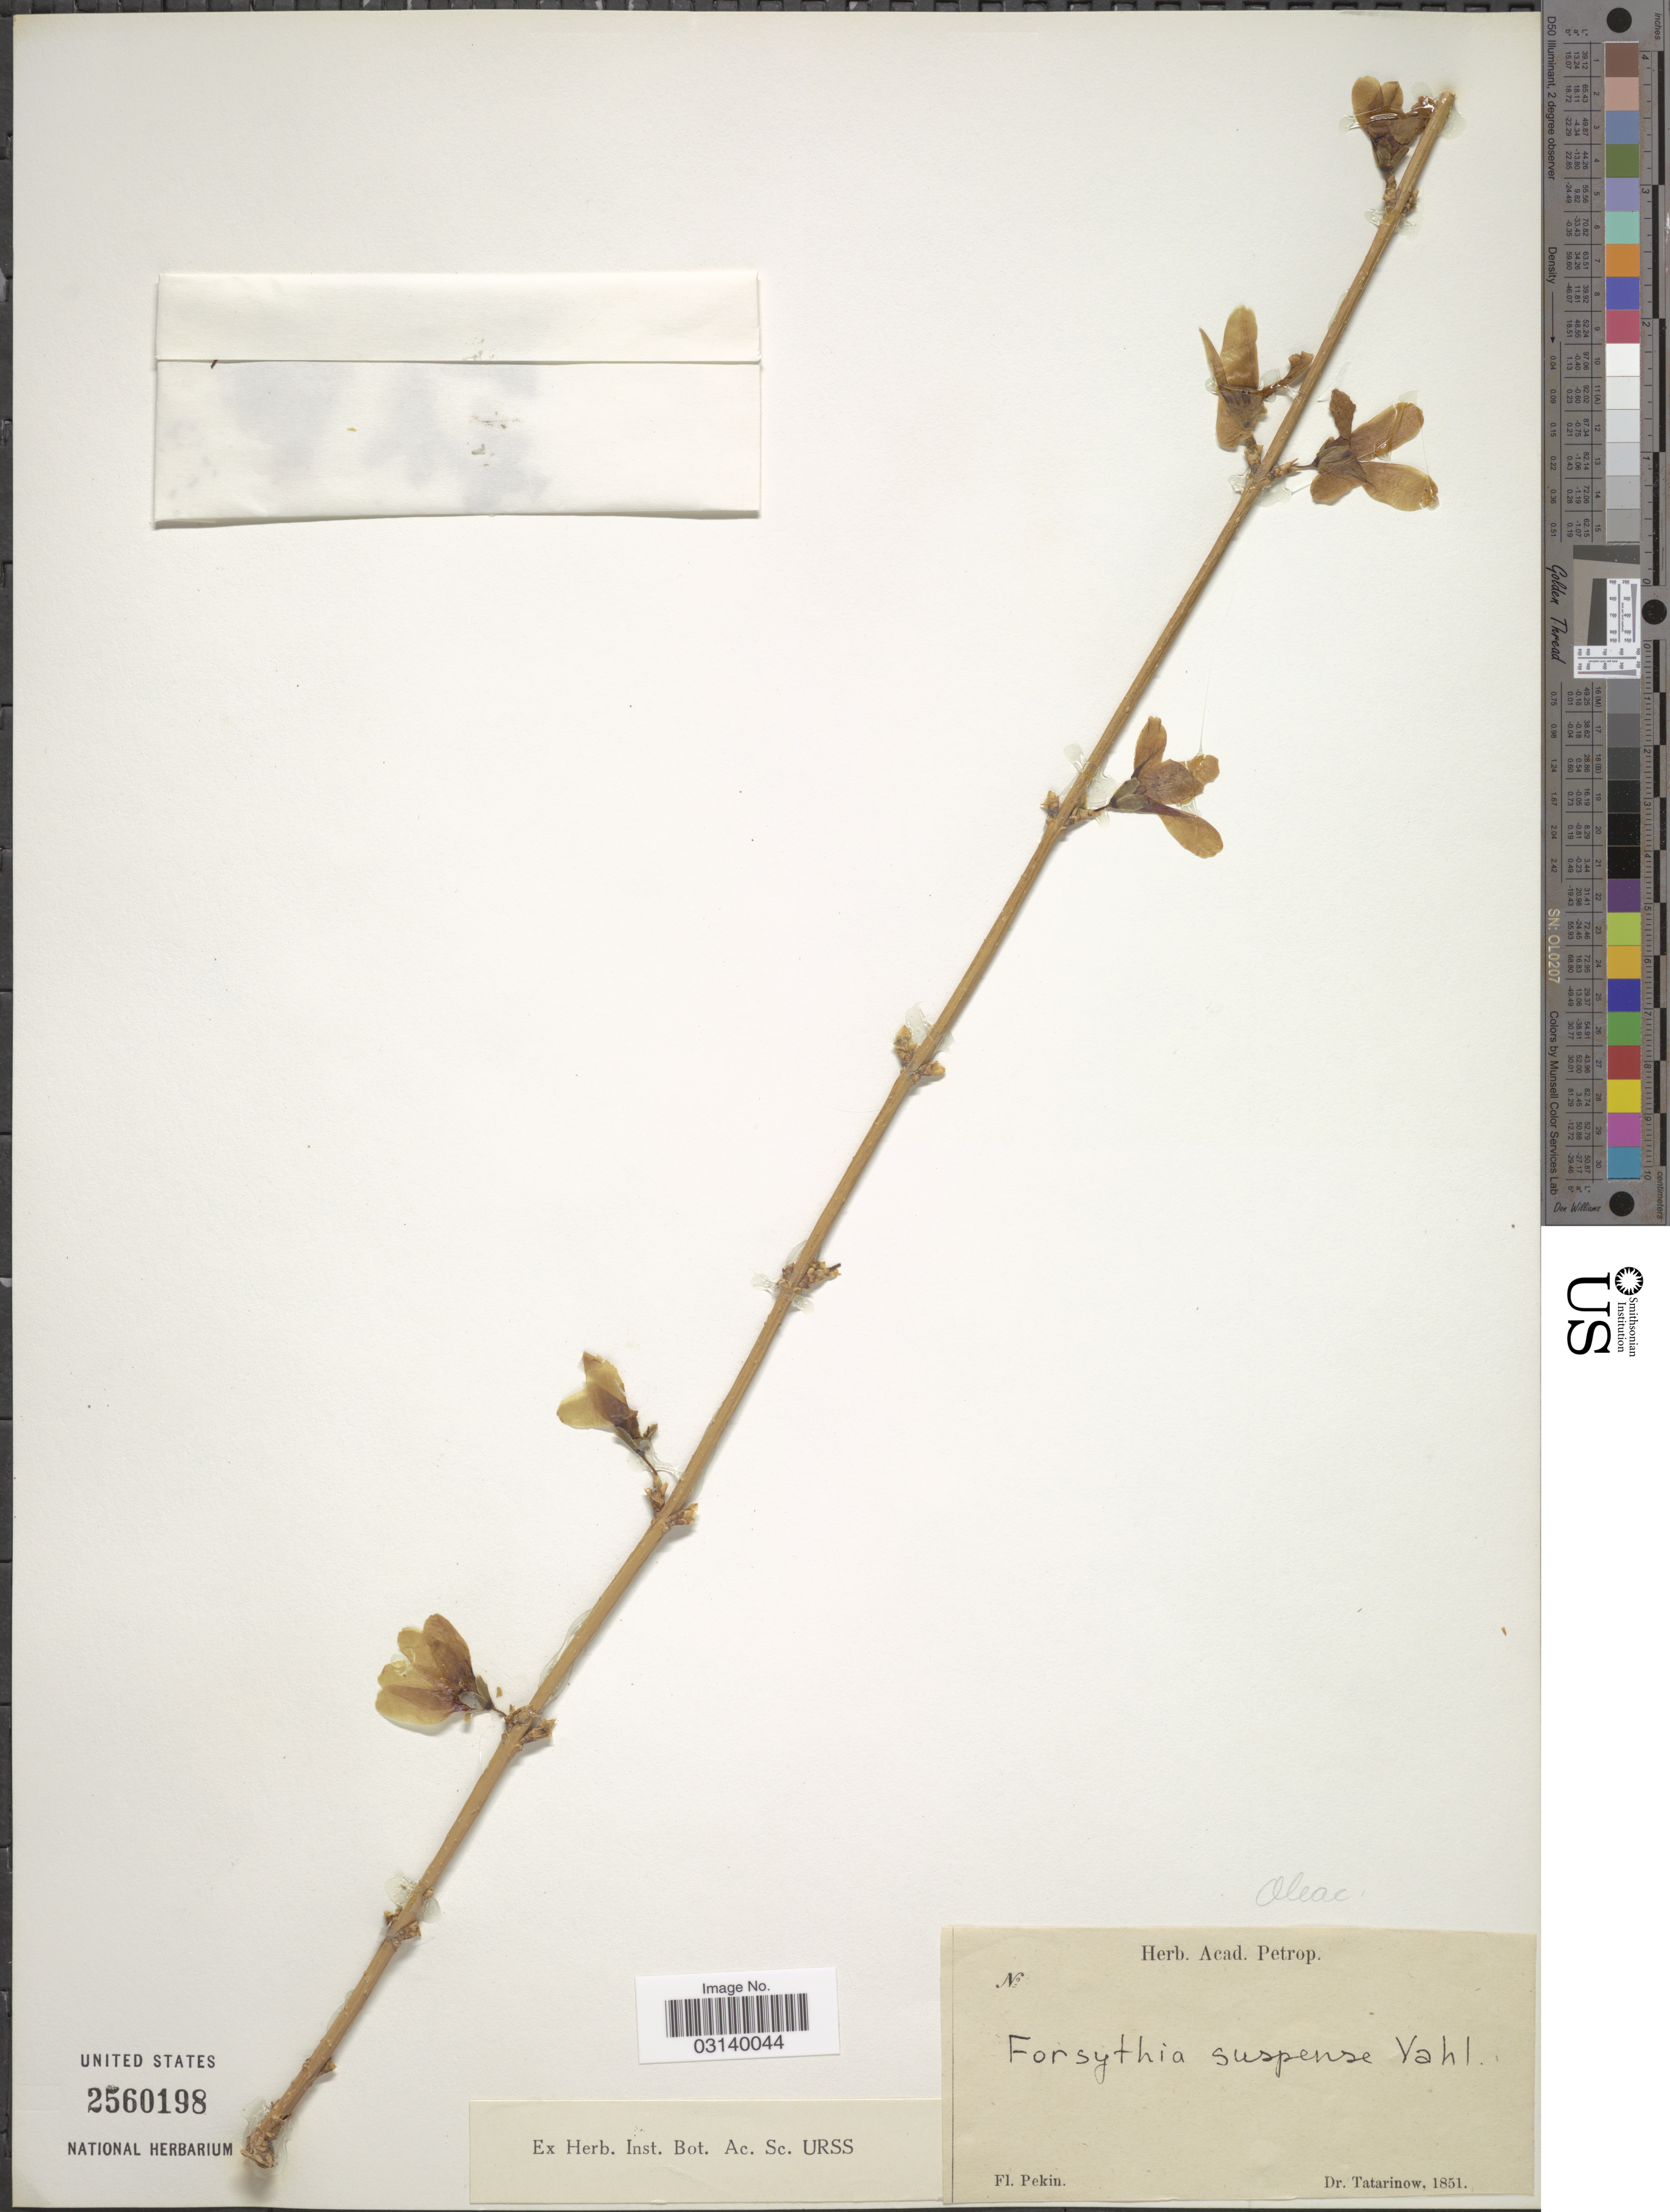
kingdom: Plantae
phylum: Tracheophyta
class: Magnoliopsida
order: Lamiales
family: Oleaceae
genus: Forsythia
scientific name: Forsythia suspensa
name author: (Thunb.) Vahl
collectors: -. Tatarinow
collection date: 1851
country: China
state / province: Beijing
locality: Pekin.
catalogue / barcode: US 2560198